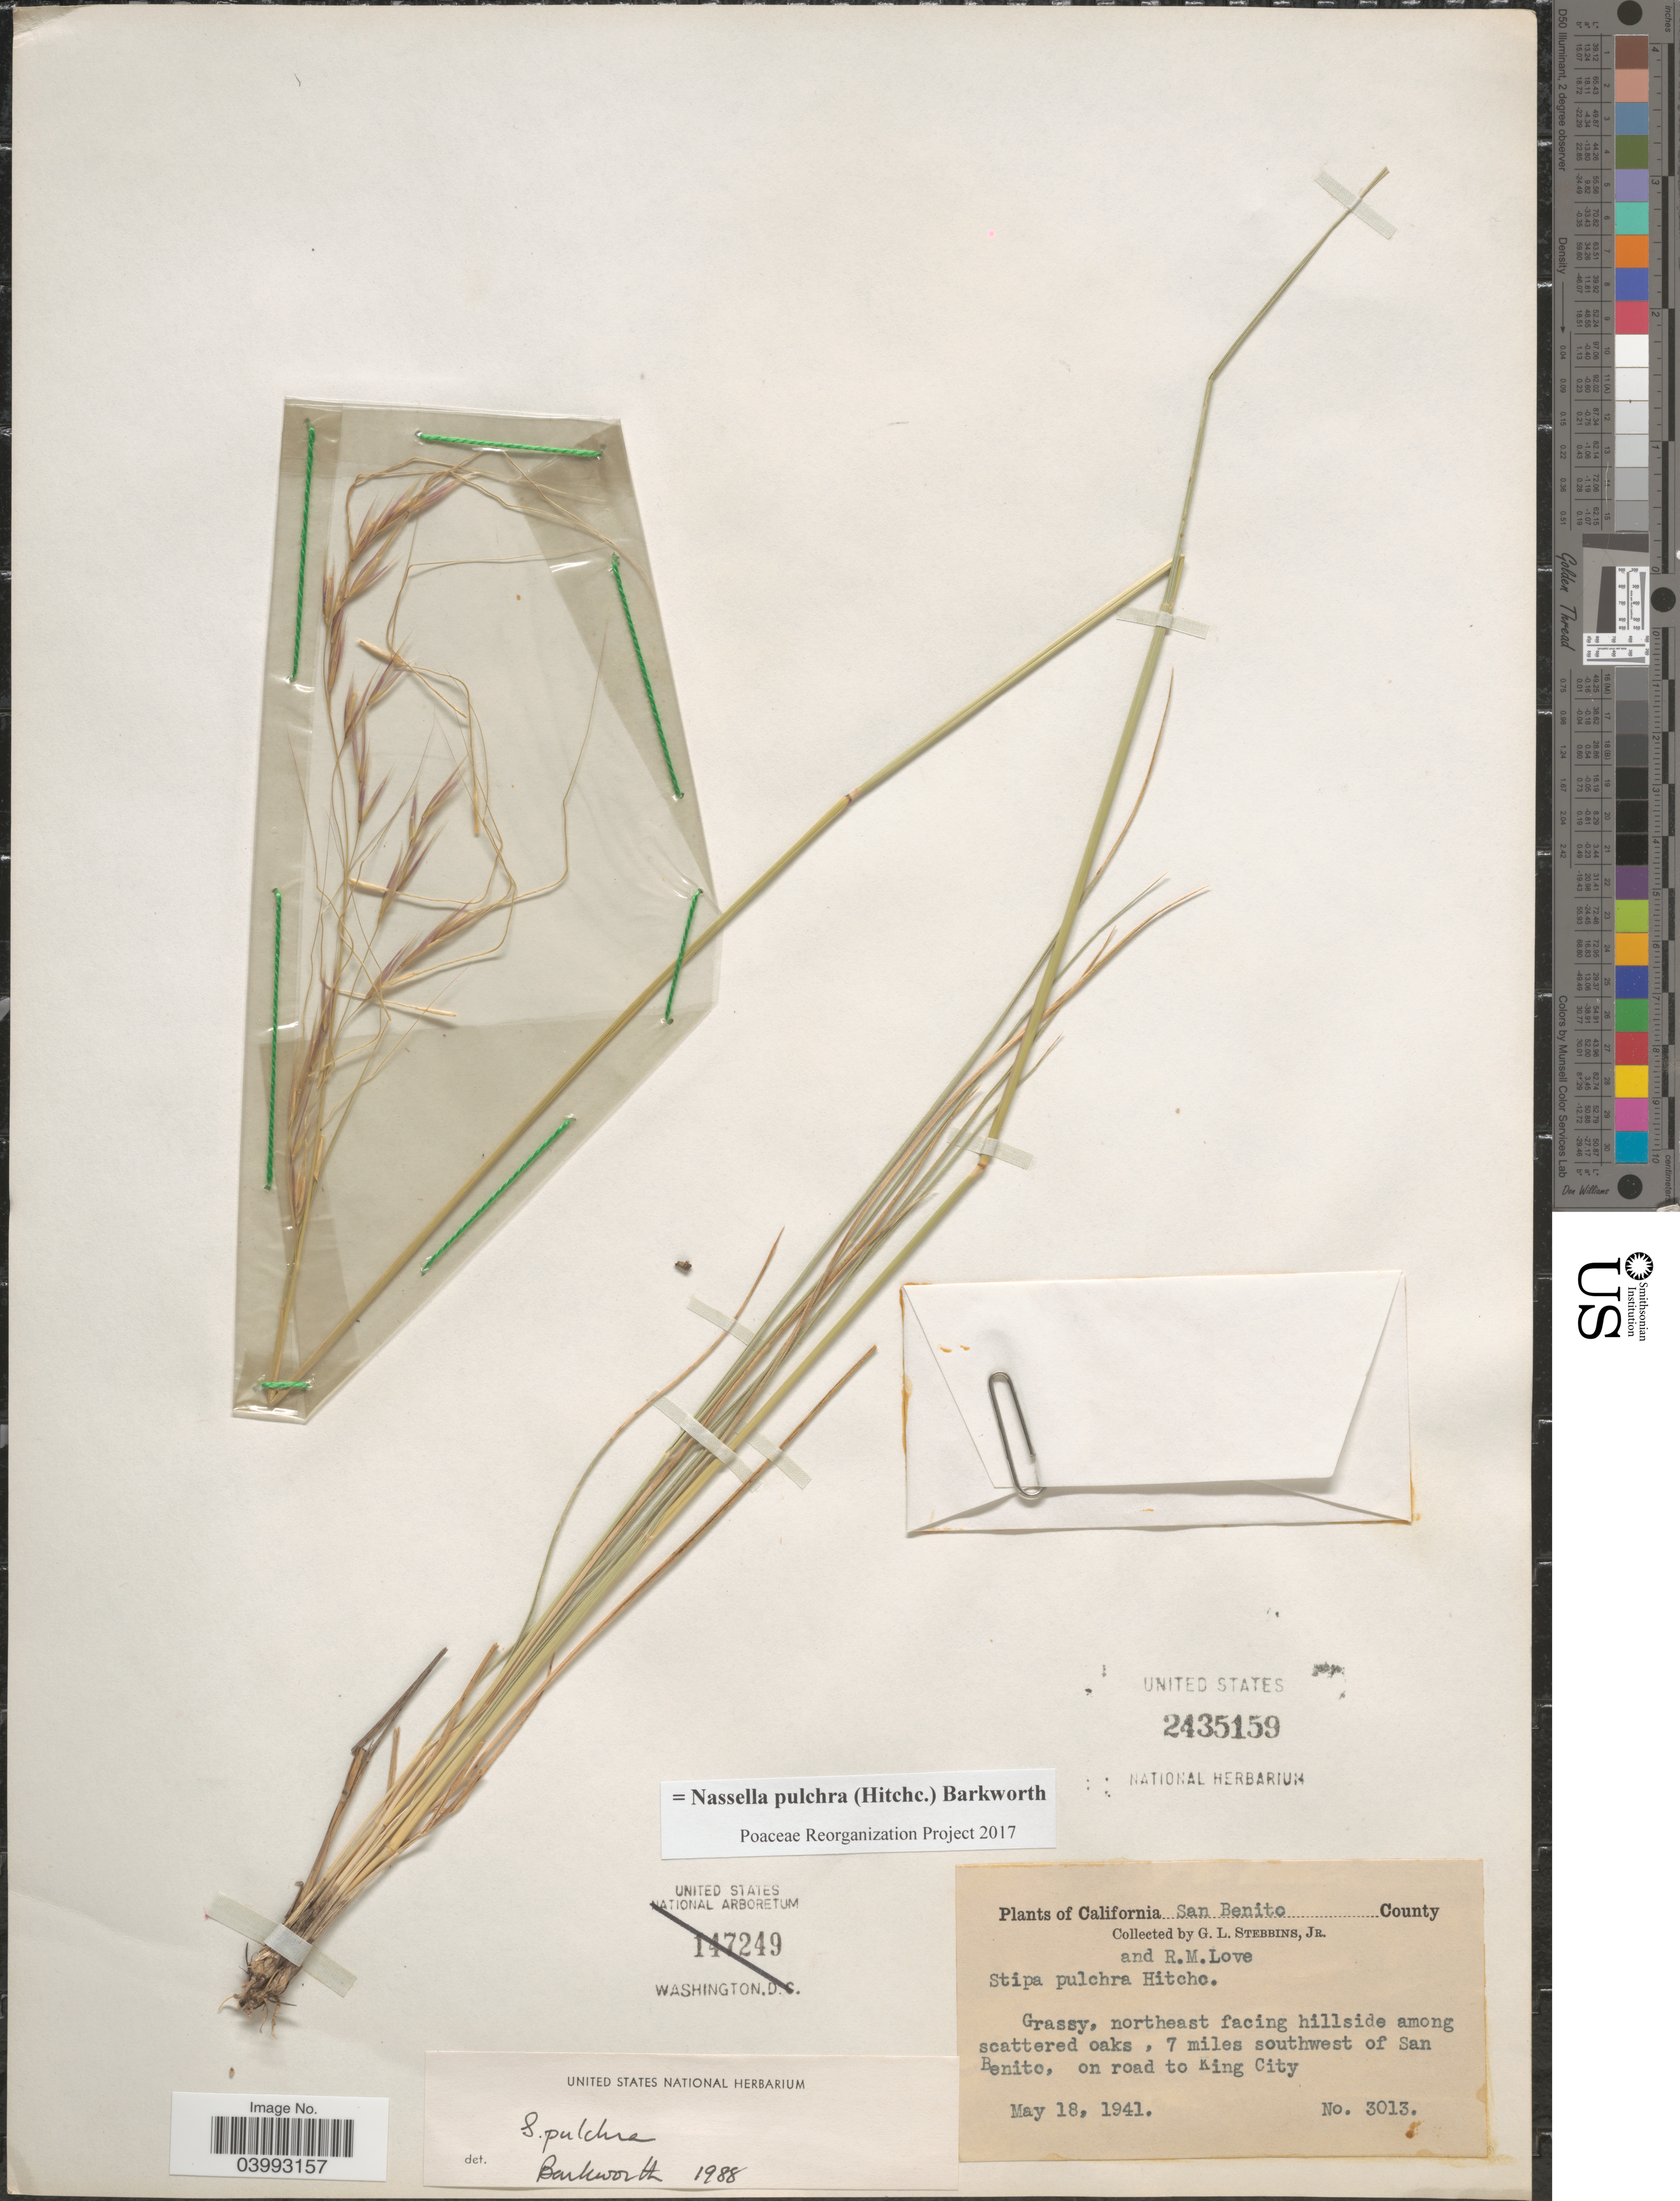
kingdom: Plantae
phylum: Tracheophyta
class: Liliopsida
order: Poales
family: Poaceae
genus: Nassella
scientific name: Nassella pulchra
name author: (Hitchc.) Barkworth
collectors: G. L. Stebbins & R. M. Love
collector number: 3013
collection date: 1941-05-18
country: United States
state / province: California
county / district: San Benito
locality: San Benito County. Northeast facing hillside among scattered oaks, 7 miles southwest of San Benito, on road to King City.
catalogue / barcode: US 2435159